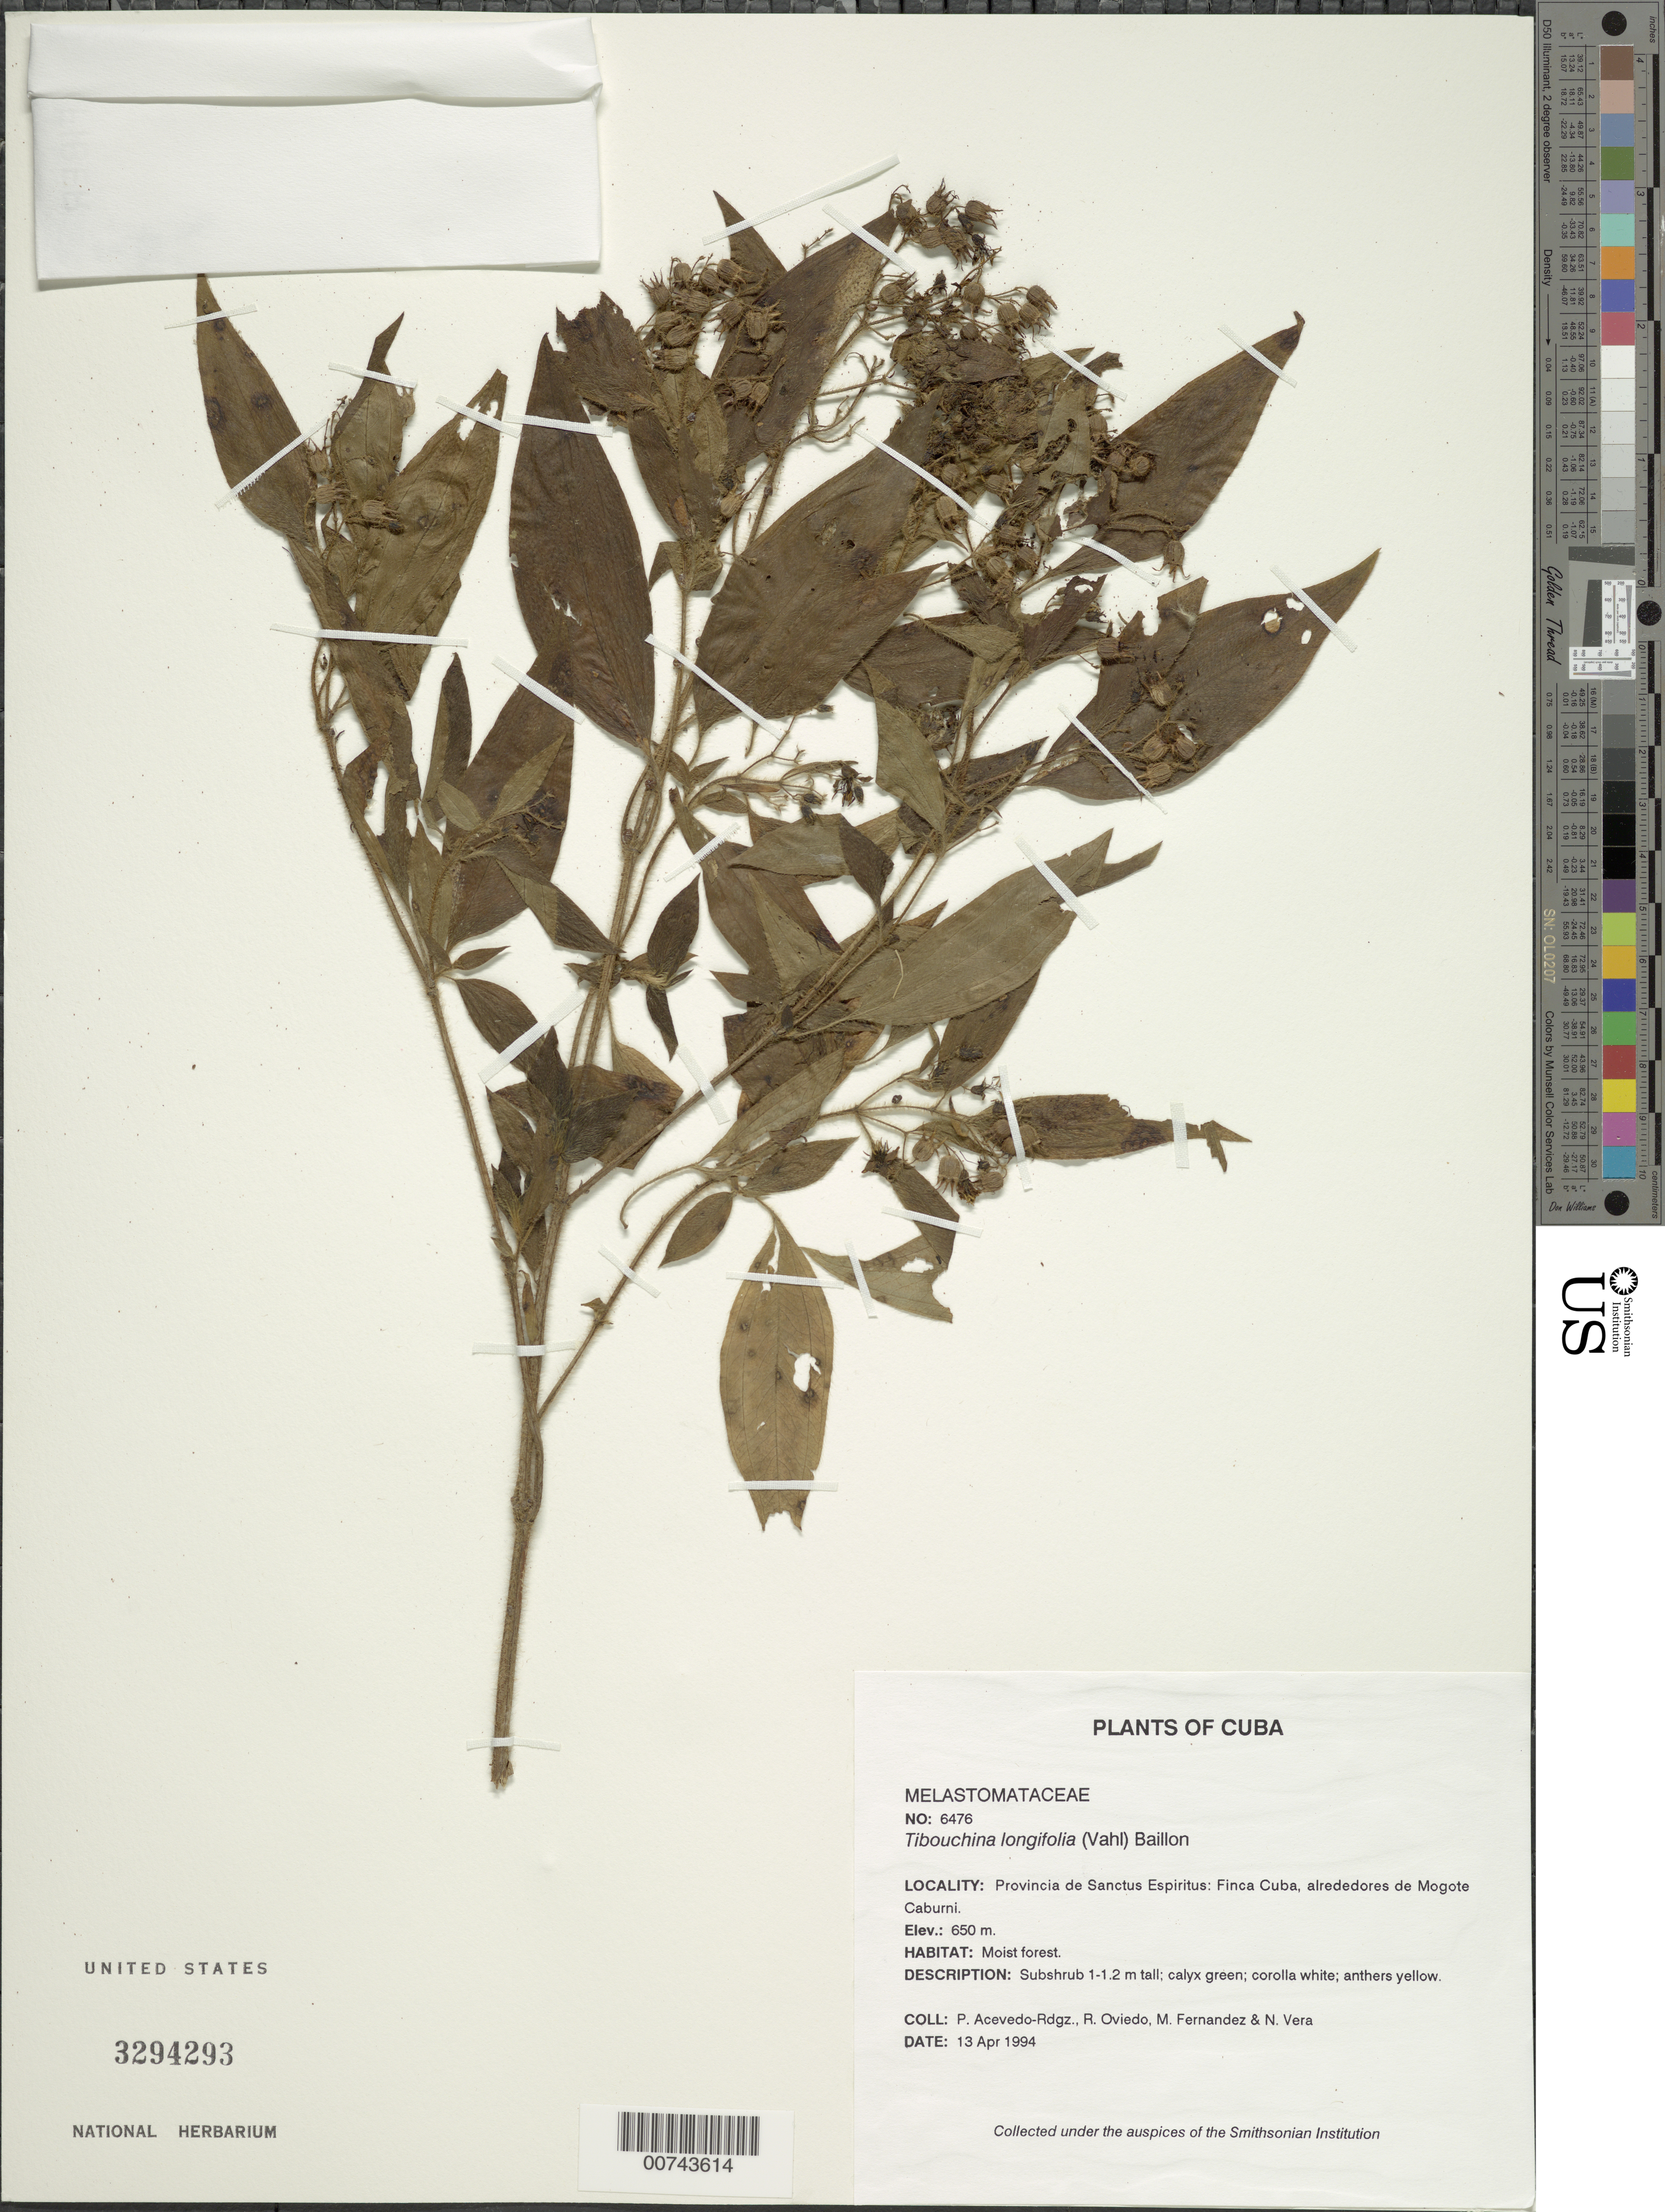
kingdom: Plantae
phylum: Tracheophyta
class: Magnoliopsida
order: Myrtales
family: Melastomataceae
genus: Chaetogastra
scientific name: Chaetogastra longifolia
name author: (Vahl) DC.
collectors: P. Acevedo-Rodr., R. Oviedo, M. Fernández & N. Vera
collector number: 6476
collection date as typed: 13 Apr 1994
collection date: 1994-04-13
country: Cuba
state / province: Sancti Spiritus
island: Cuba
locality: Provincia de Sanctus Espiritus; Finca Cuba, alrededores de Mogote Caburni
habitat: Moist forest.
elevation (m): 650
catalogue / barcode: US 3294293